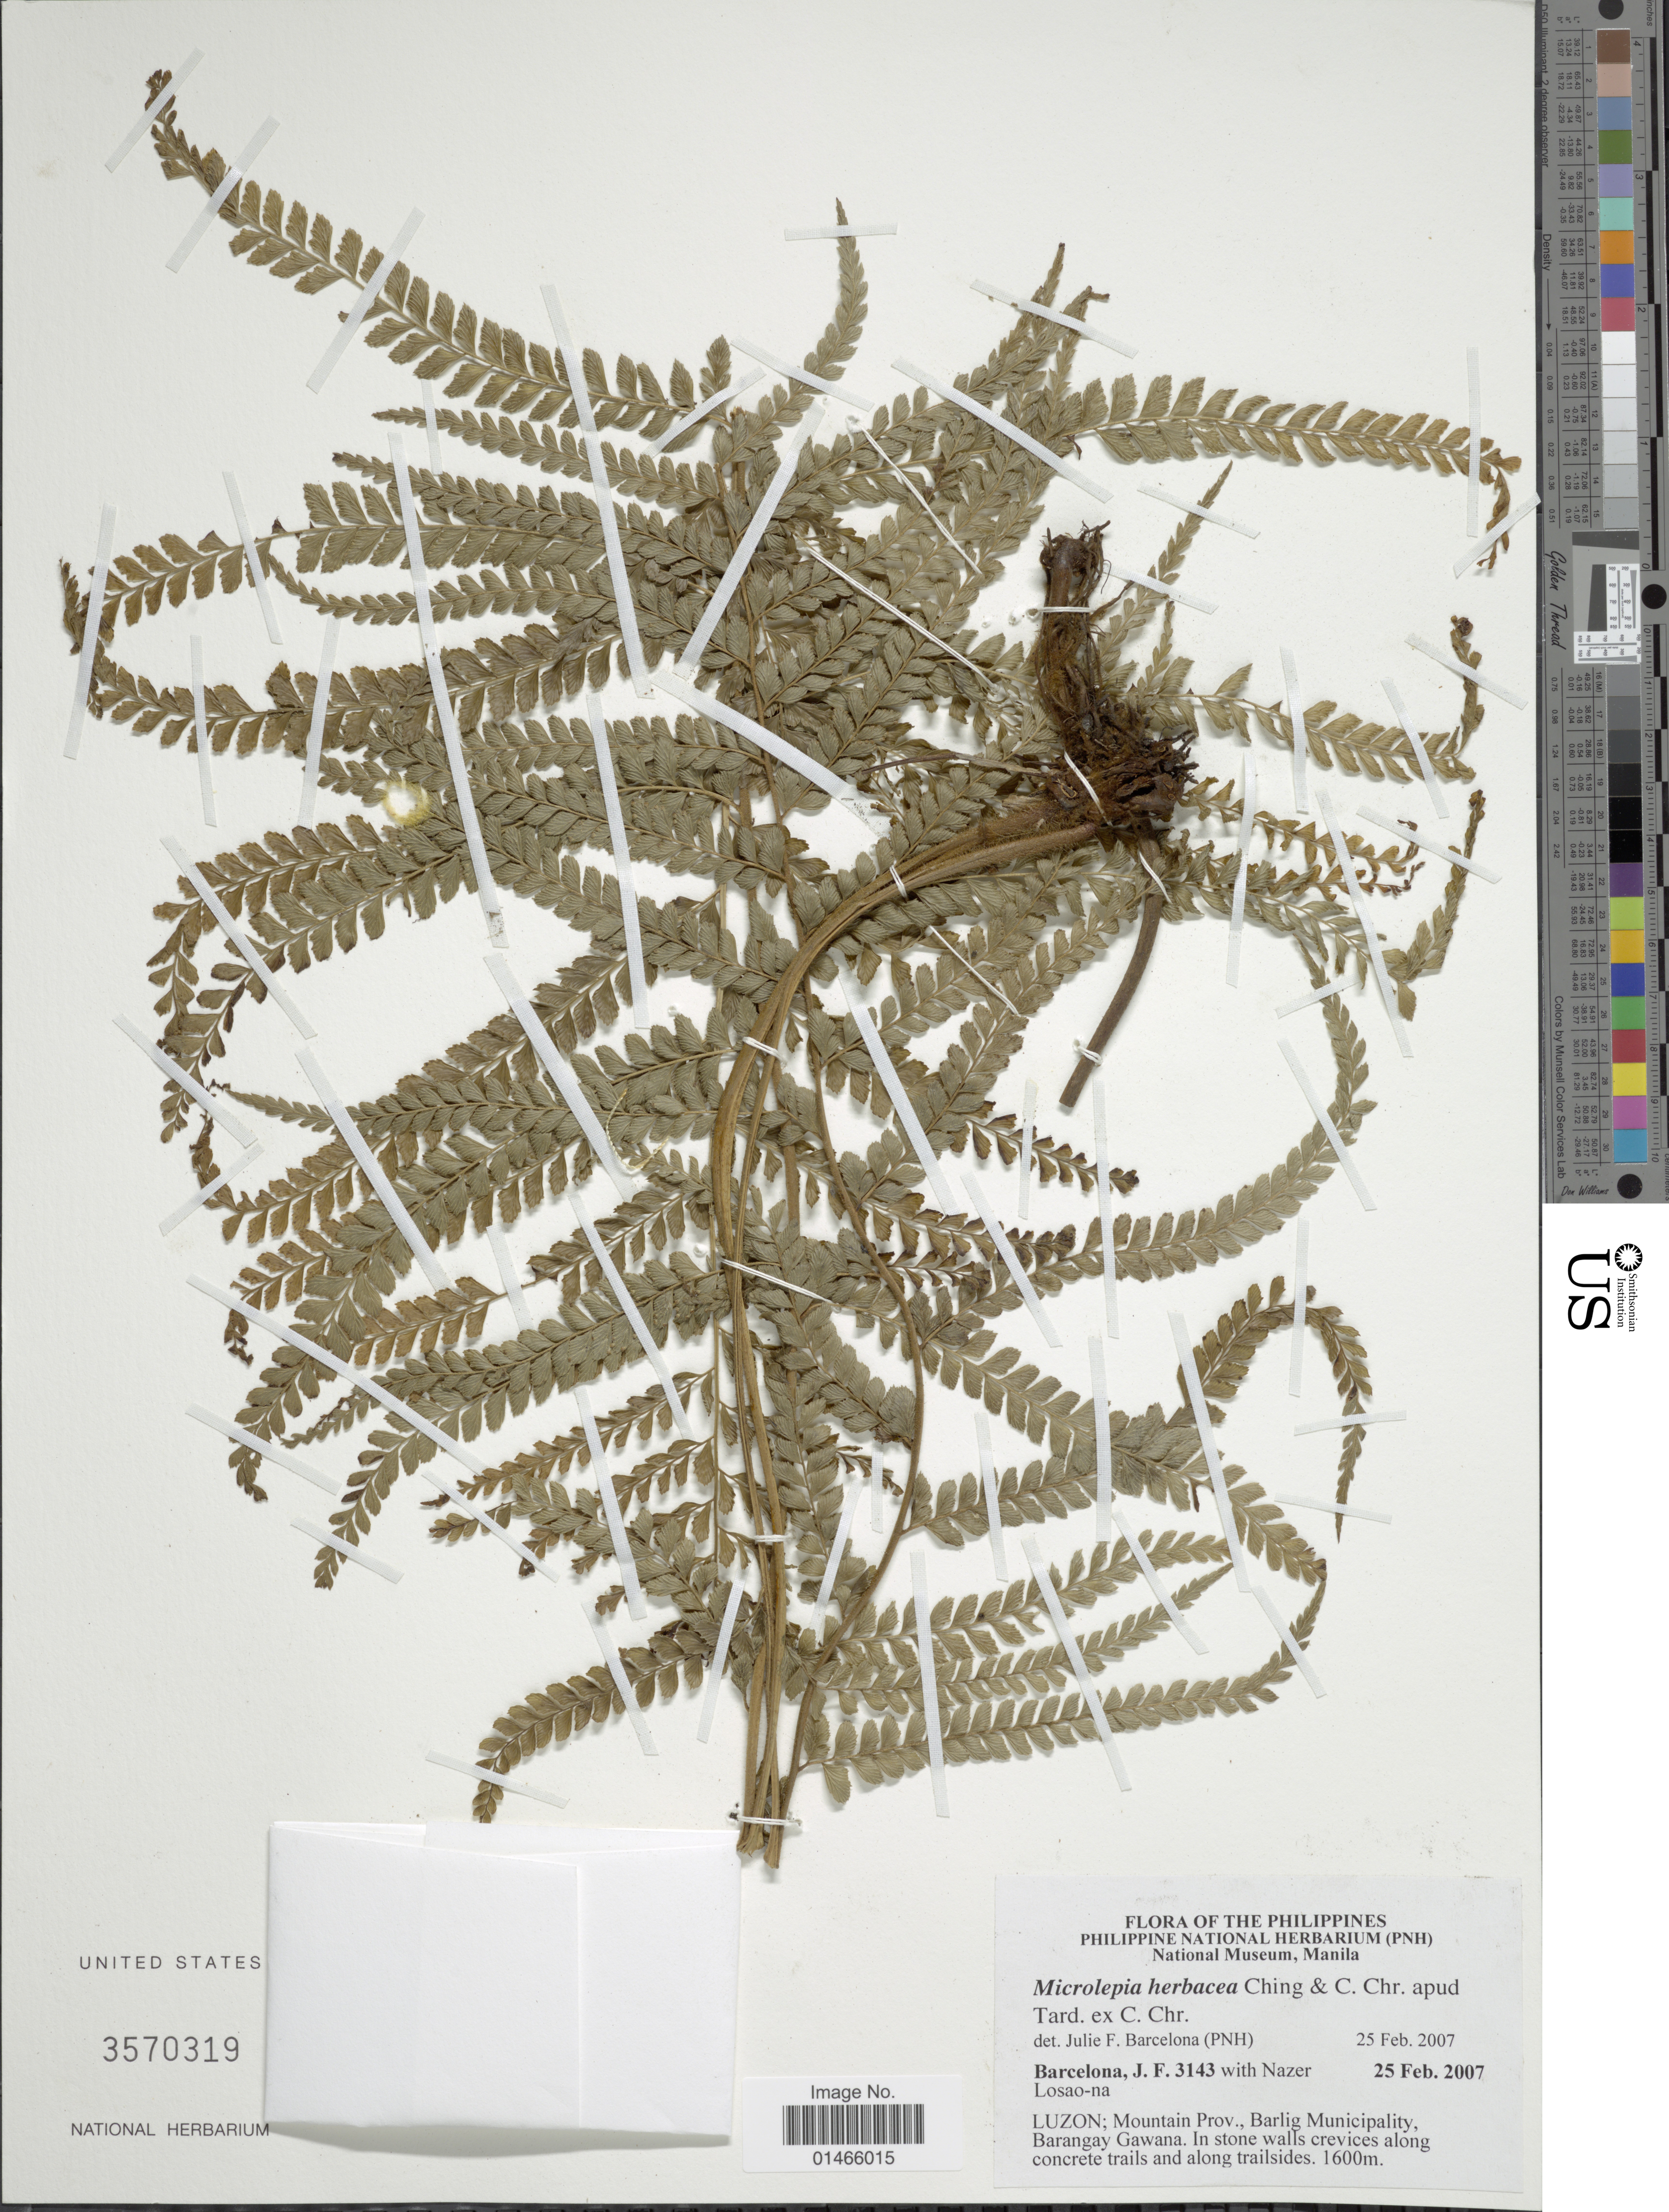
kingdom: Plantae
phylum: Tracheophyta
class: Polypodiopsida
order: Polypodiales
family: Dennstaedtiaceae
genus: Microlepia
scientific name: Microlepia herbacea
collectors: J. F. Barcelona & N. Losao-na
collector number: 3143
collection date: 2007-02-25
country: Philippines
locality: Luzon: Mountain Prov., Barlig Municipality, Barangay Gawana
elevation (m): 1600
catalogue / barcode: US 3570319